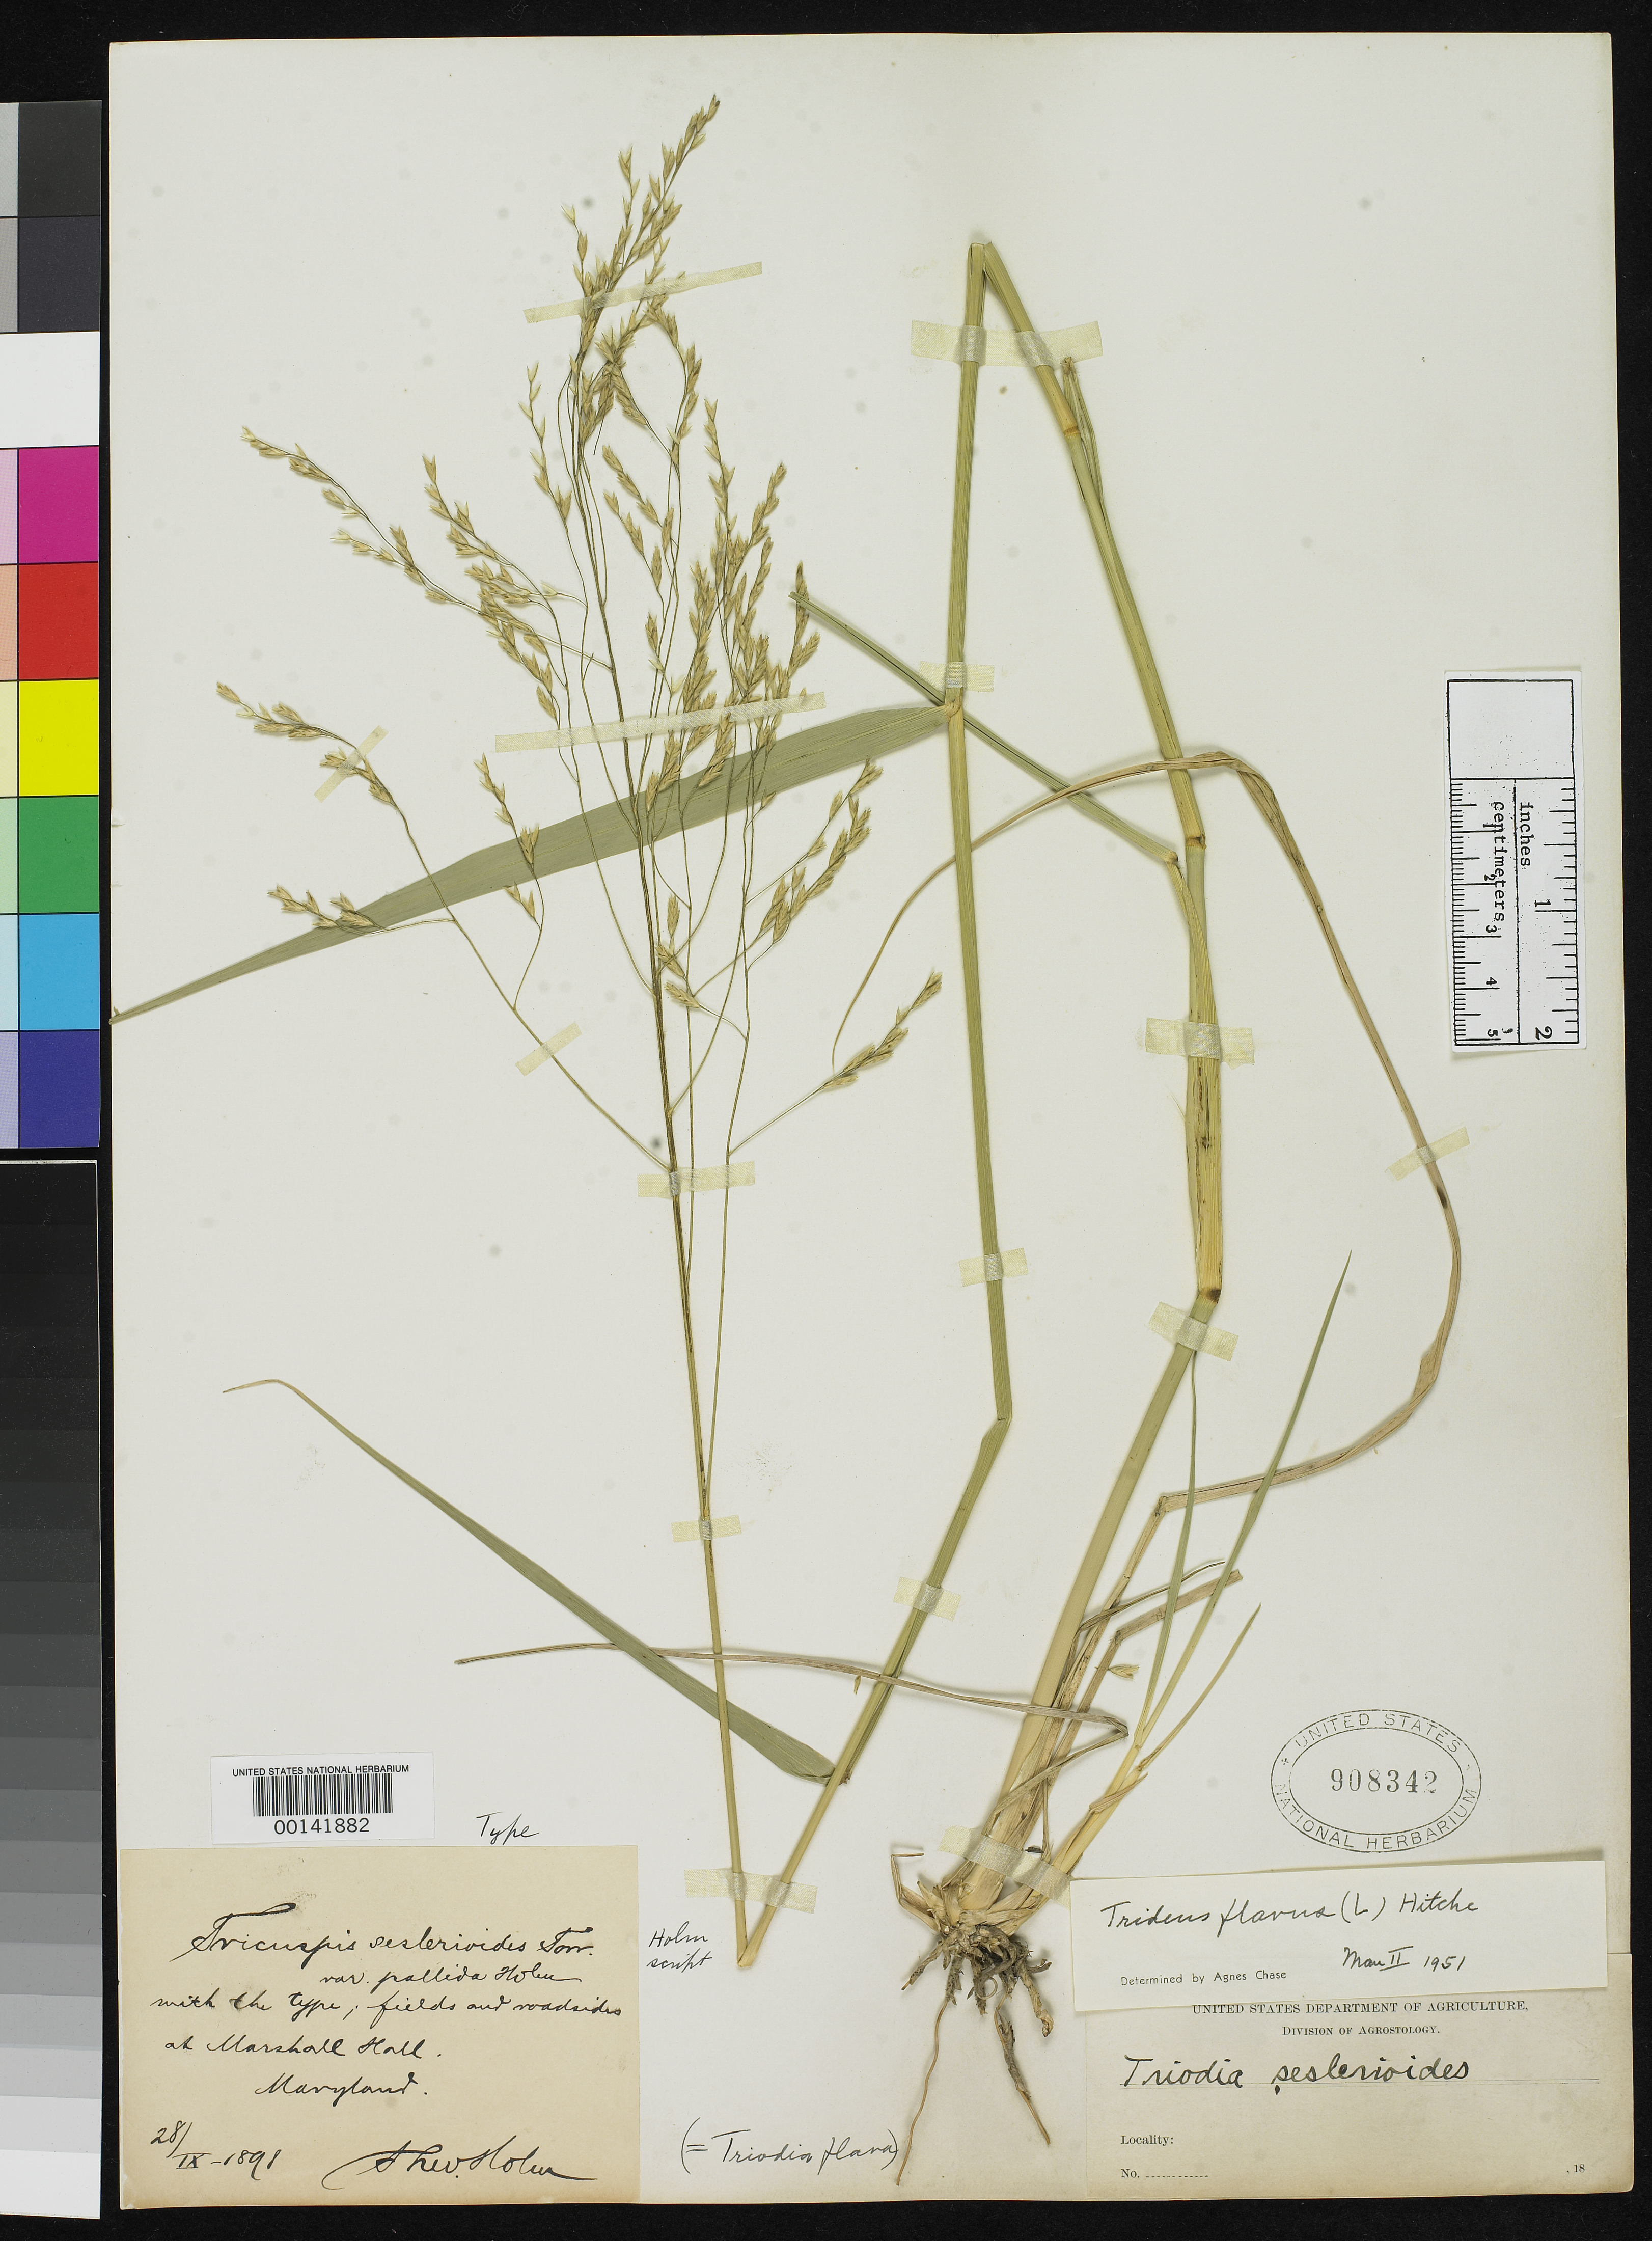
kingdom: Plantae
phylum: Tracheophyta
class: Liliopsida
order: Poales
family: Poaceae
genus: Tricuspis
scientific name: Tricuspis seslerioides var. pallida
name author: Holm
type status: Isotype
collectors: H. T. Holm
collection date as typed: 28 Sep 1891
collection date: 1891-09-28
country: United States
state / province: Maryland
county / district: Charles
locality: Marshall Hall.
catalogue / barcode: US 908342